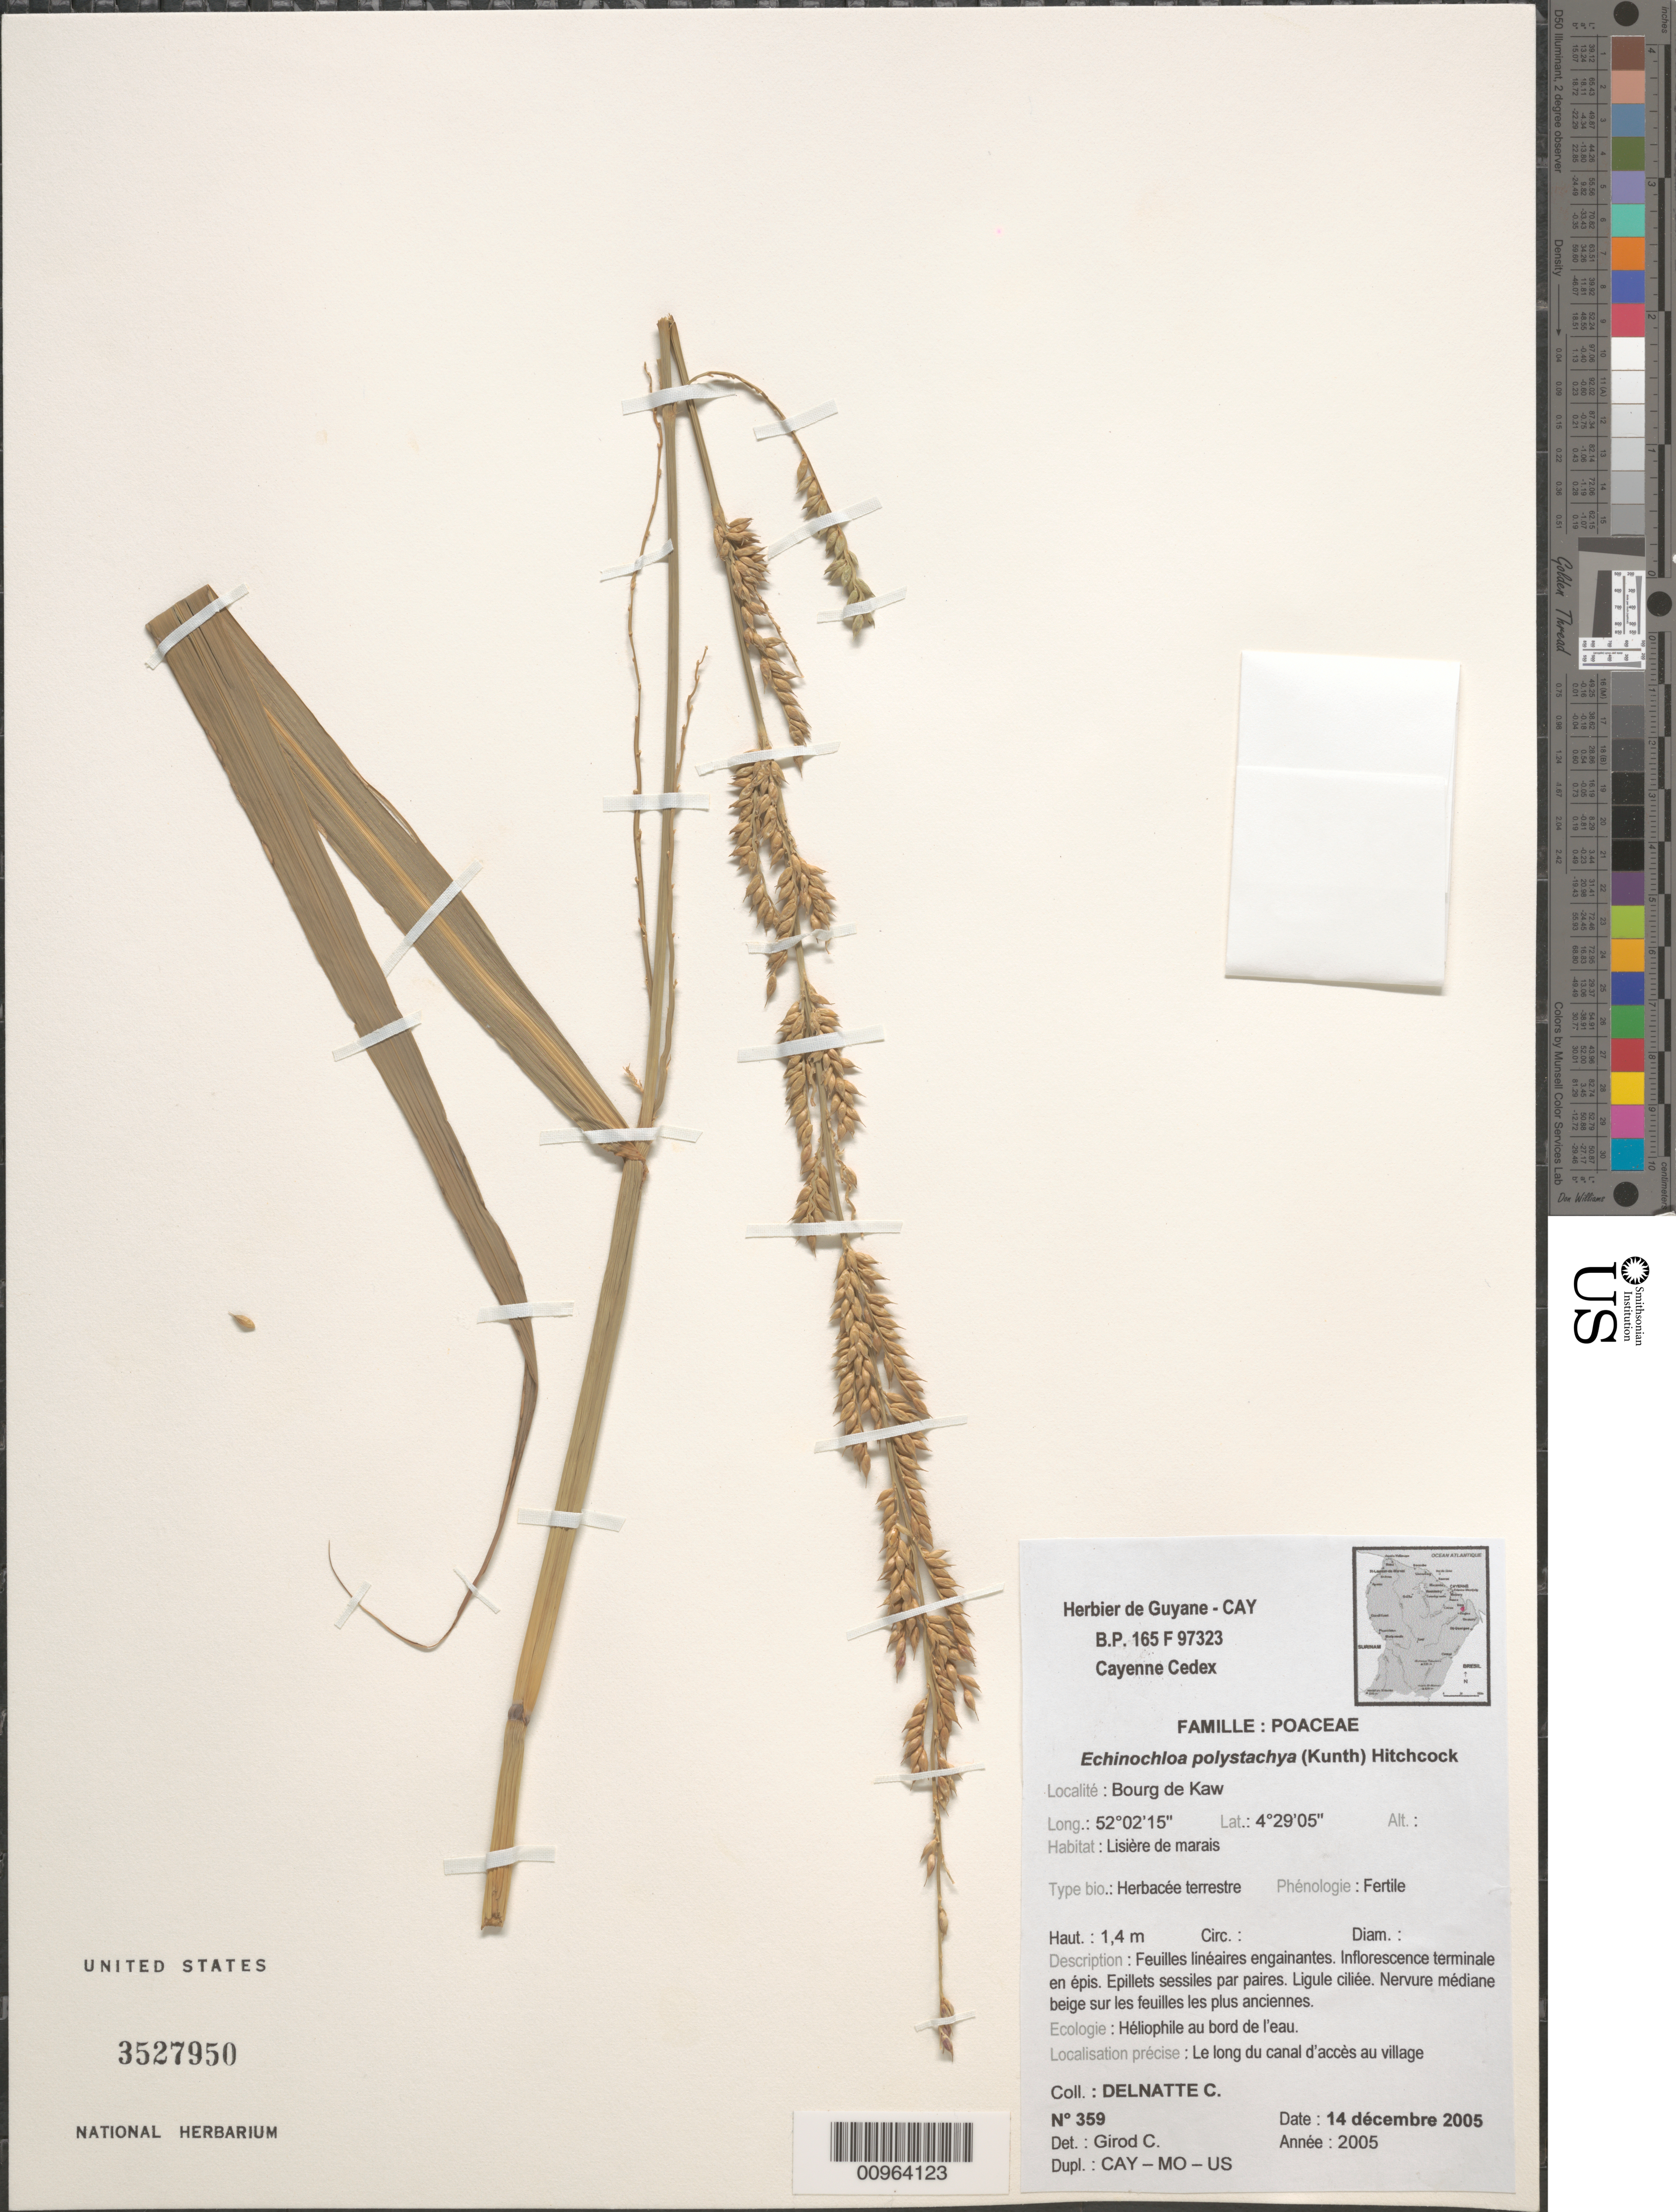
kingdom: Plantae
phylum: Tracheophyta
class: Liliopsida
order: Poales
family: Poaceae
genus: Echinochloa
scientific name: Echinochloa polystachya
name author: (Kunth) Hitchc.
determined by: Girod, C.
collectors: C. Delnatte & C. Girod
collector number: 359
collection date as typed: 14-Dec-05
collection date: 2005-12-14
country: French Guiana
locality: Bourg de Kaw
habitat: Lisiere de marais. Le long du canal d'acces au village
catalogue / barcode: US 3527950